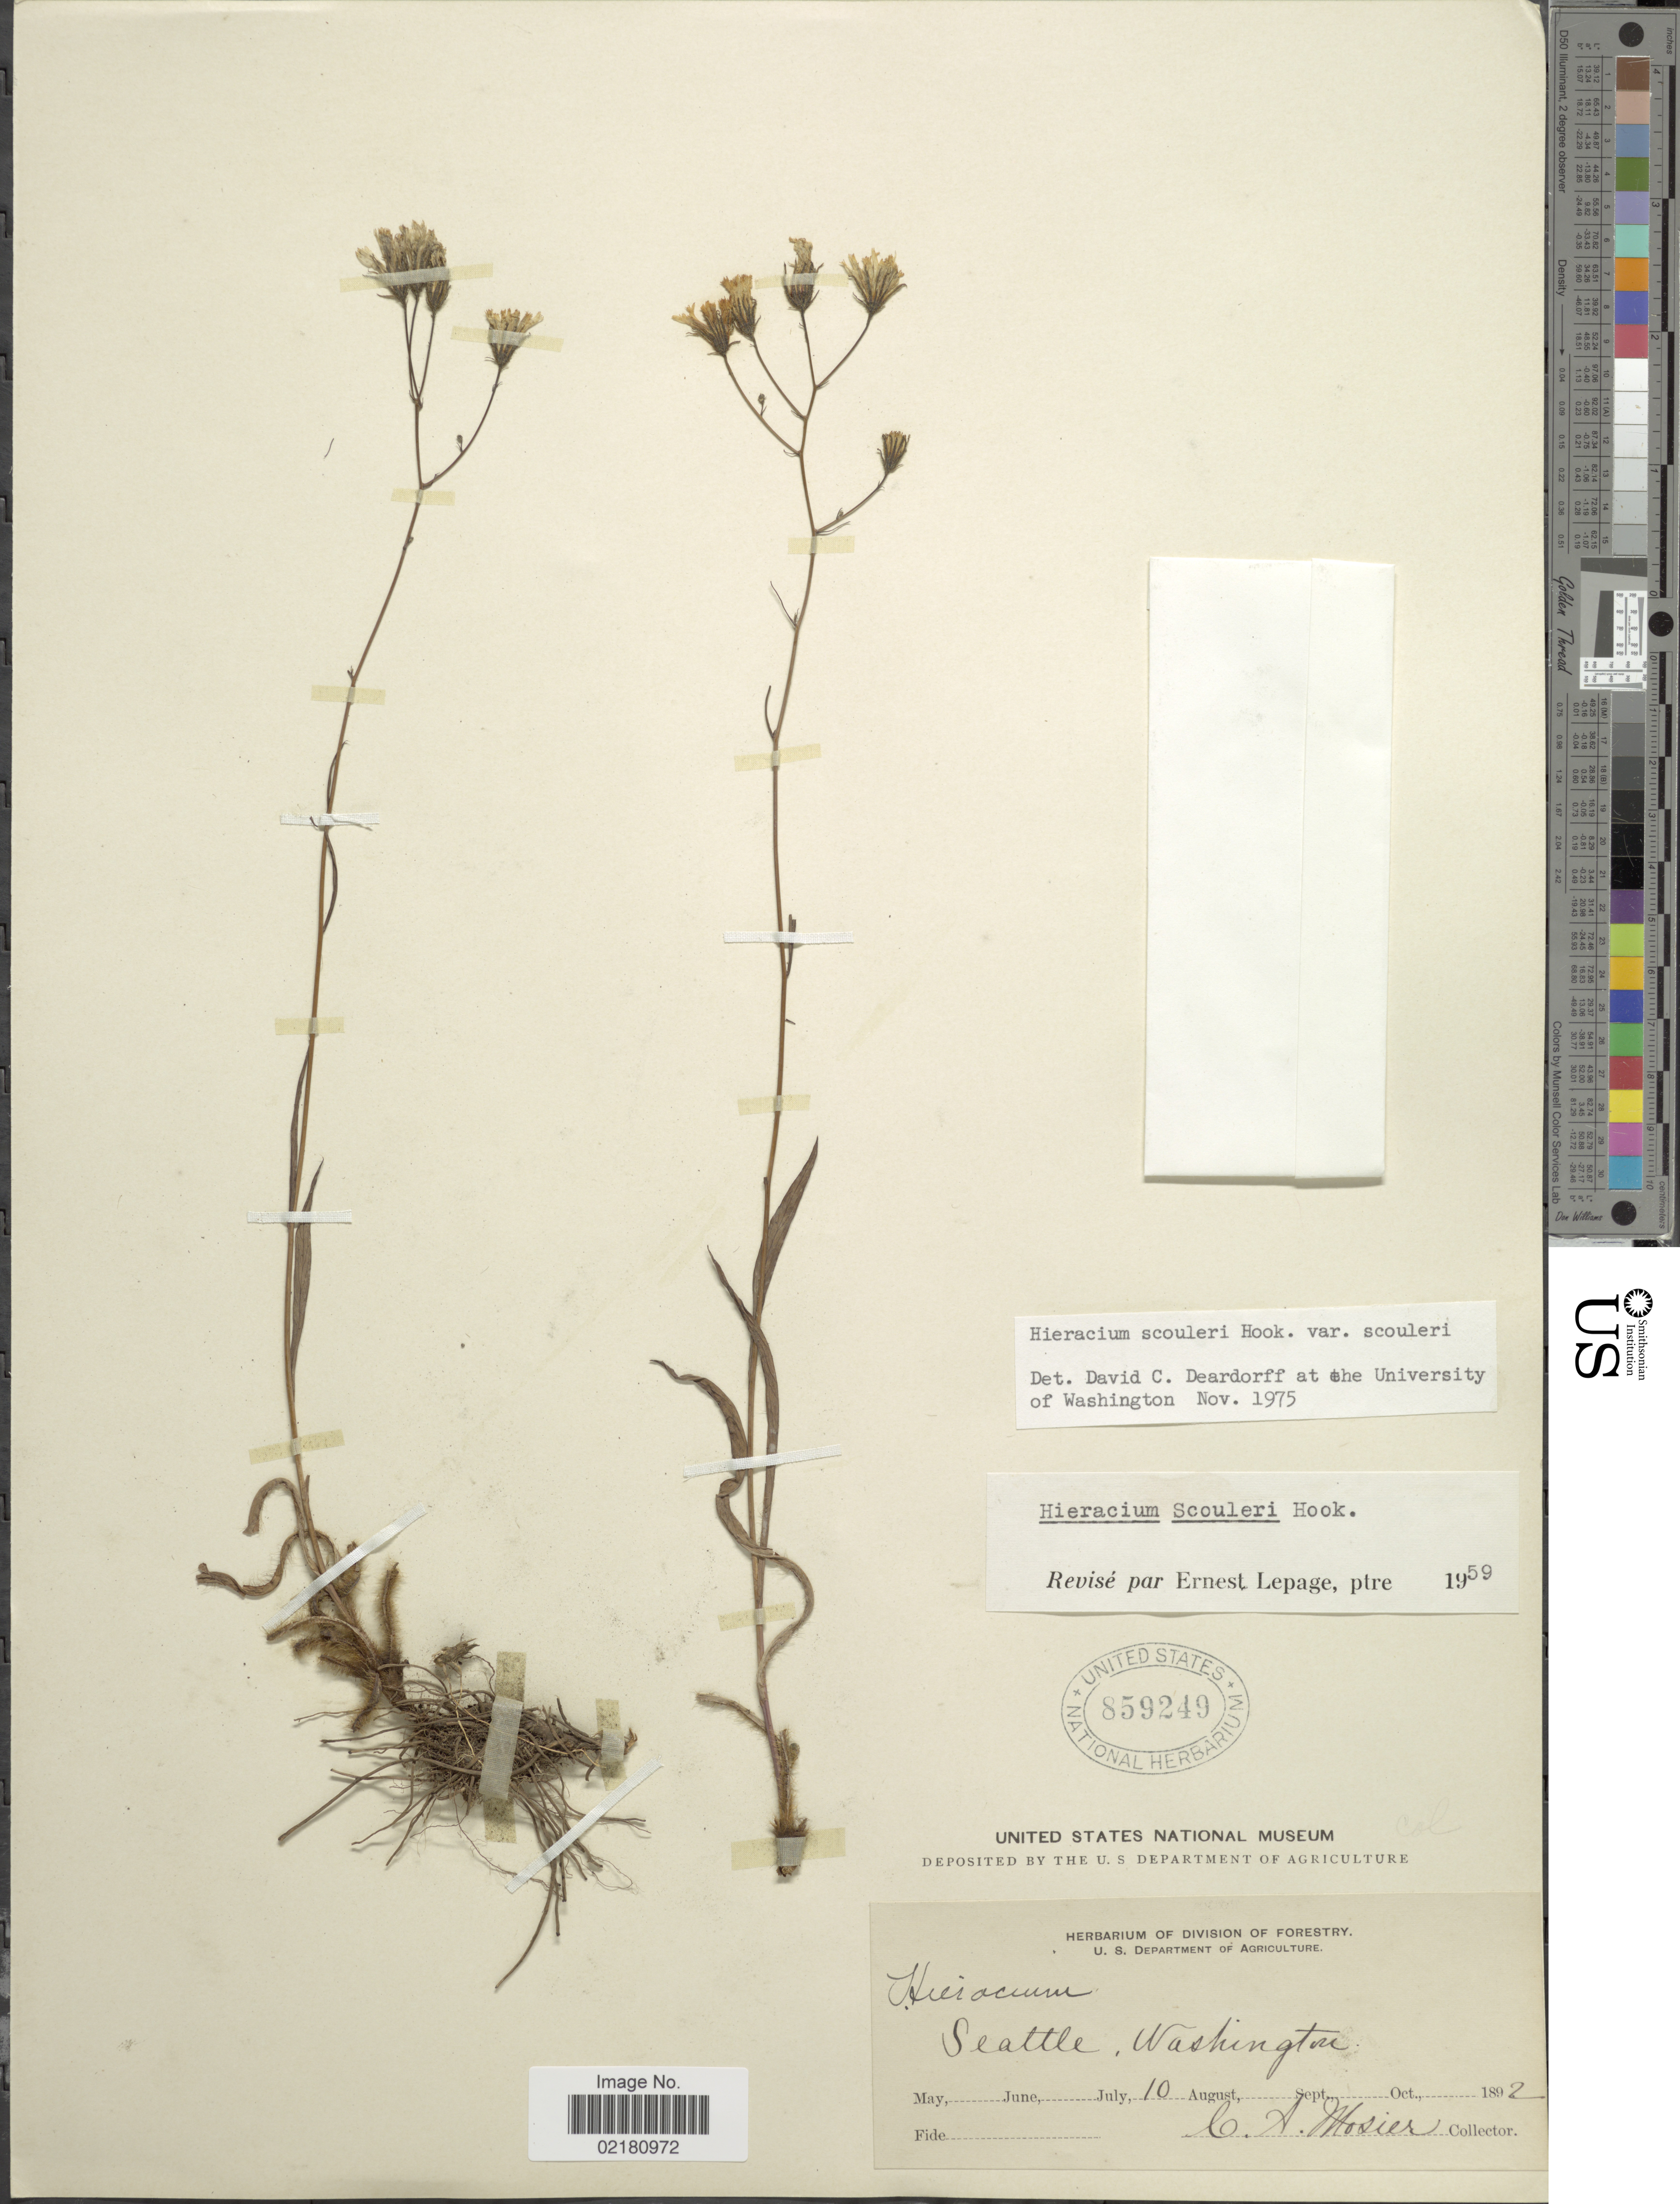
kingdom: Plantae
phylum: Tracheophyta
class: Magnoliopsida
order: Asterales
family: Asteraceae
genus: Hieracium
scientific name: Hieracium scouleri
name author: Hook.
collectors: C. A. Mosier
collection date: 1892-08-10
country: United States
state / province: Washington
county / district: King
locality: Seattle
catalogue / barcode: US 859249